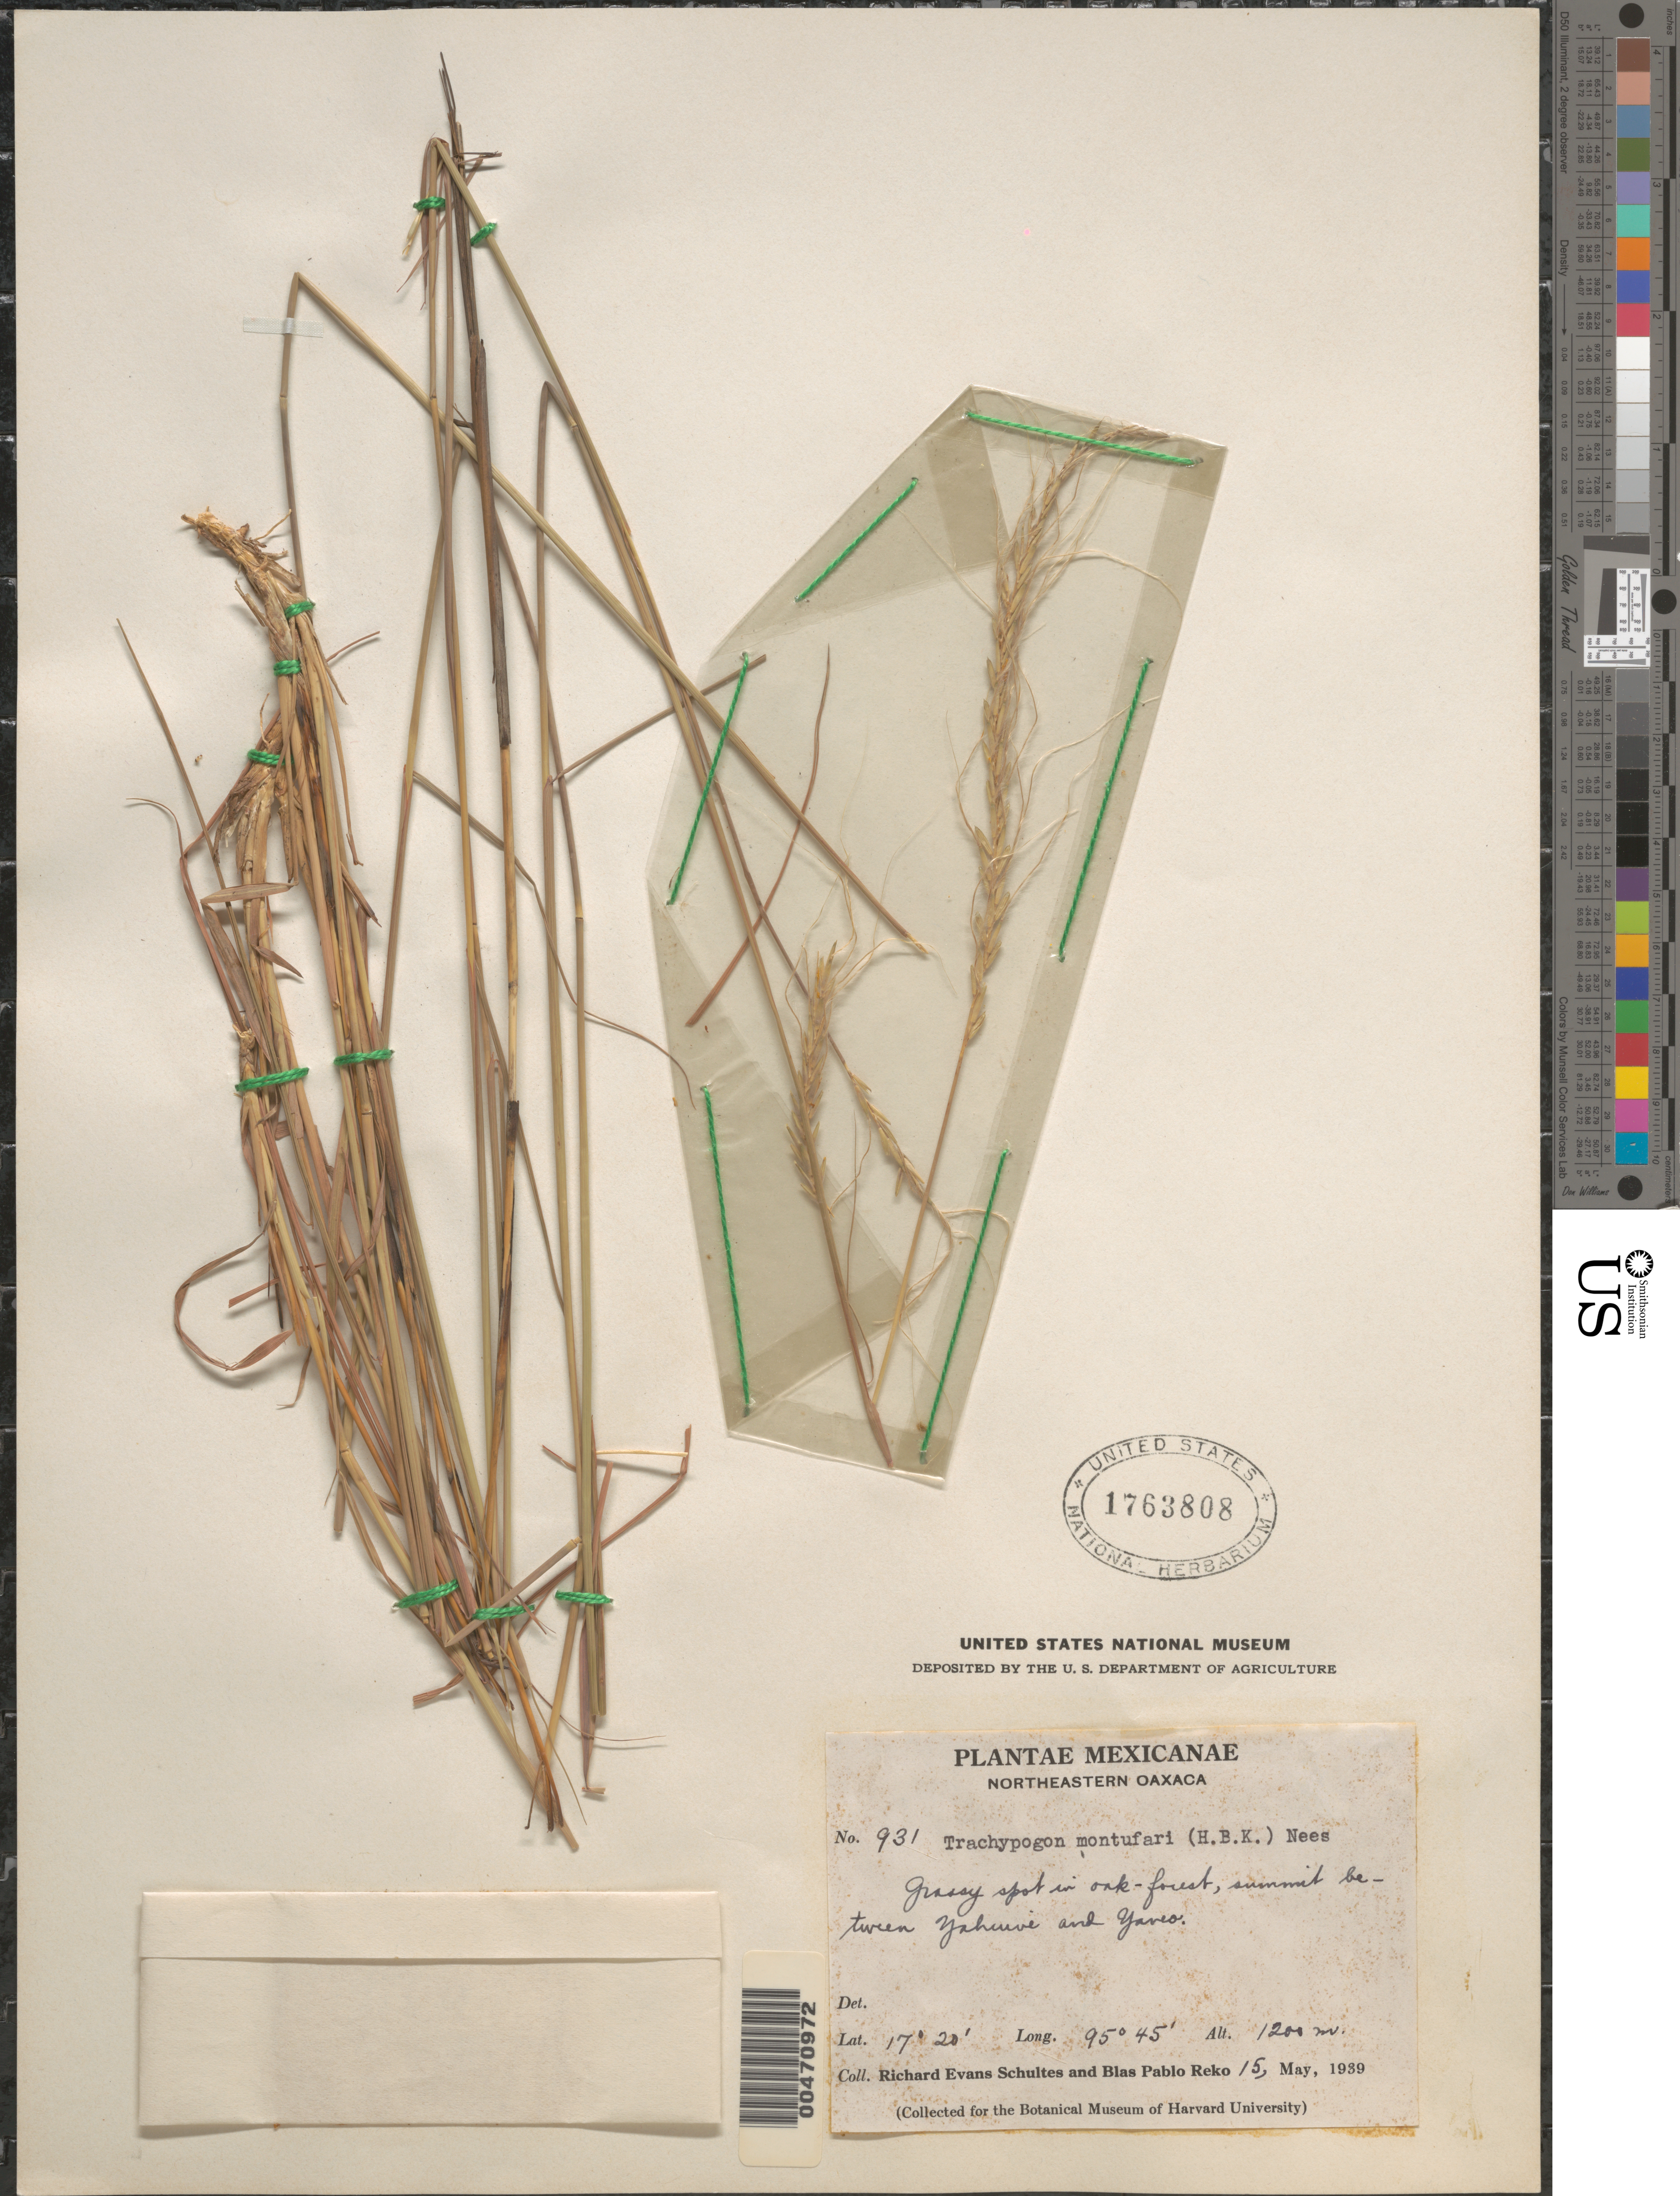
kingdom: Plantae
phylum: Tracheophyta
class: Liliopsida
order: Poales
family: Poaceae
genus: Trachypogon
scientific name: Trachypogon secundus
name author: (J. Presl) Scribn.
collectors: R. E. Schultes & B. P. Reko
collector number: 931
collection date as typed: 15 May 1939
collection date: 1939-05-15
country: Mexico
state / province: Oaxaca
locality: NE Oaxaca, summit between Yahuwe & Yaveo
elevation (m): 1200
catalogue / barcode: US 1763808